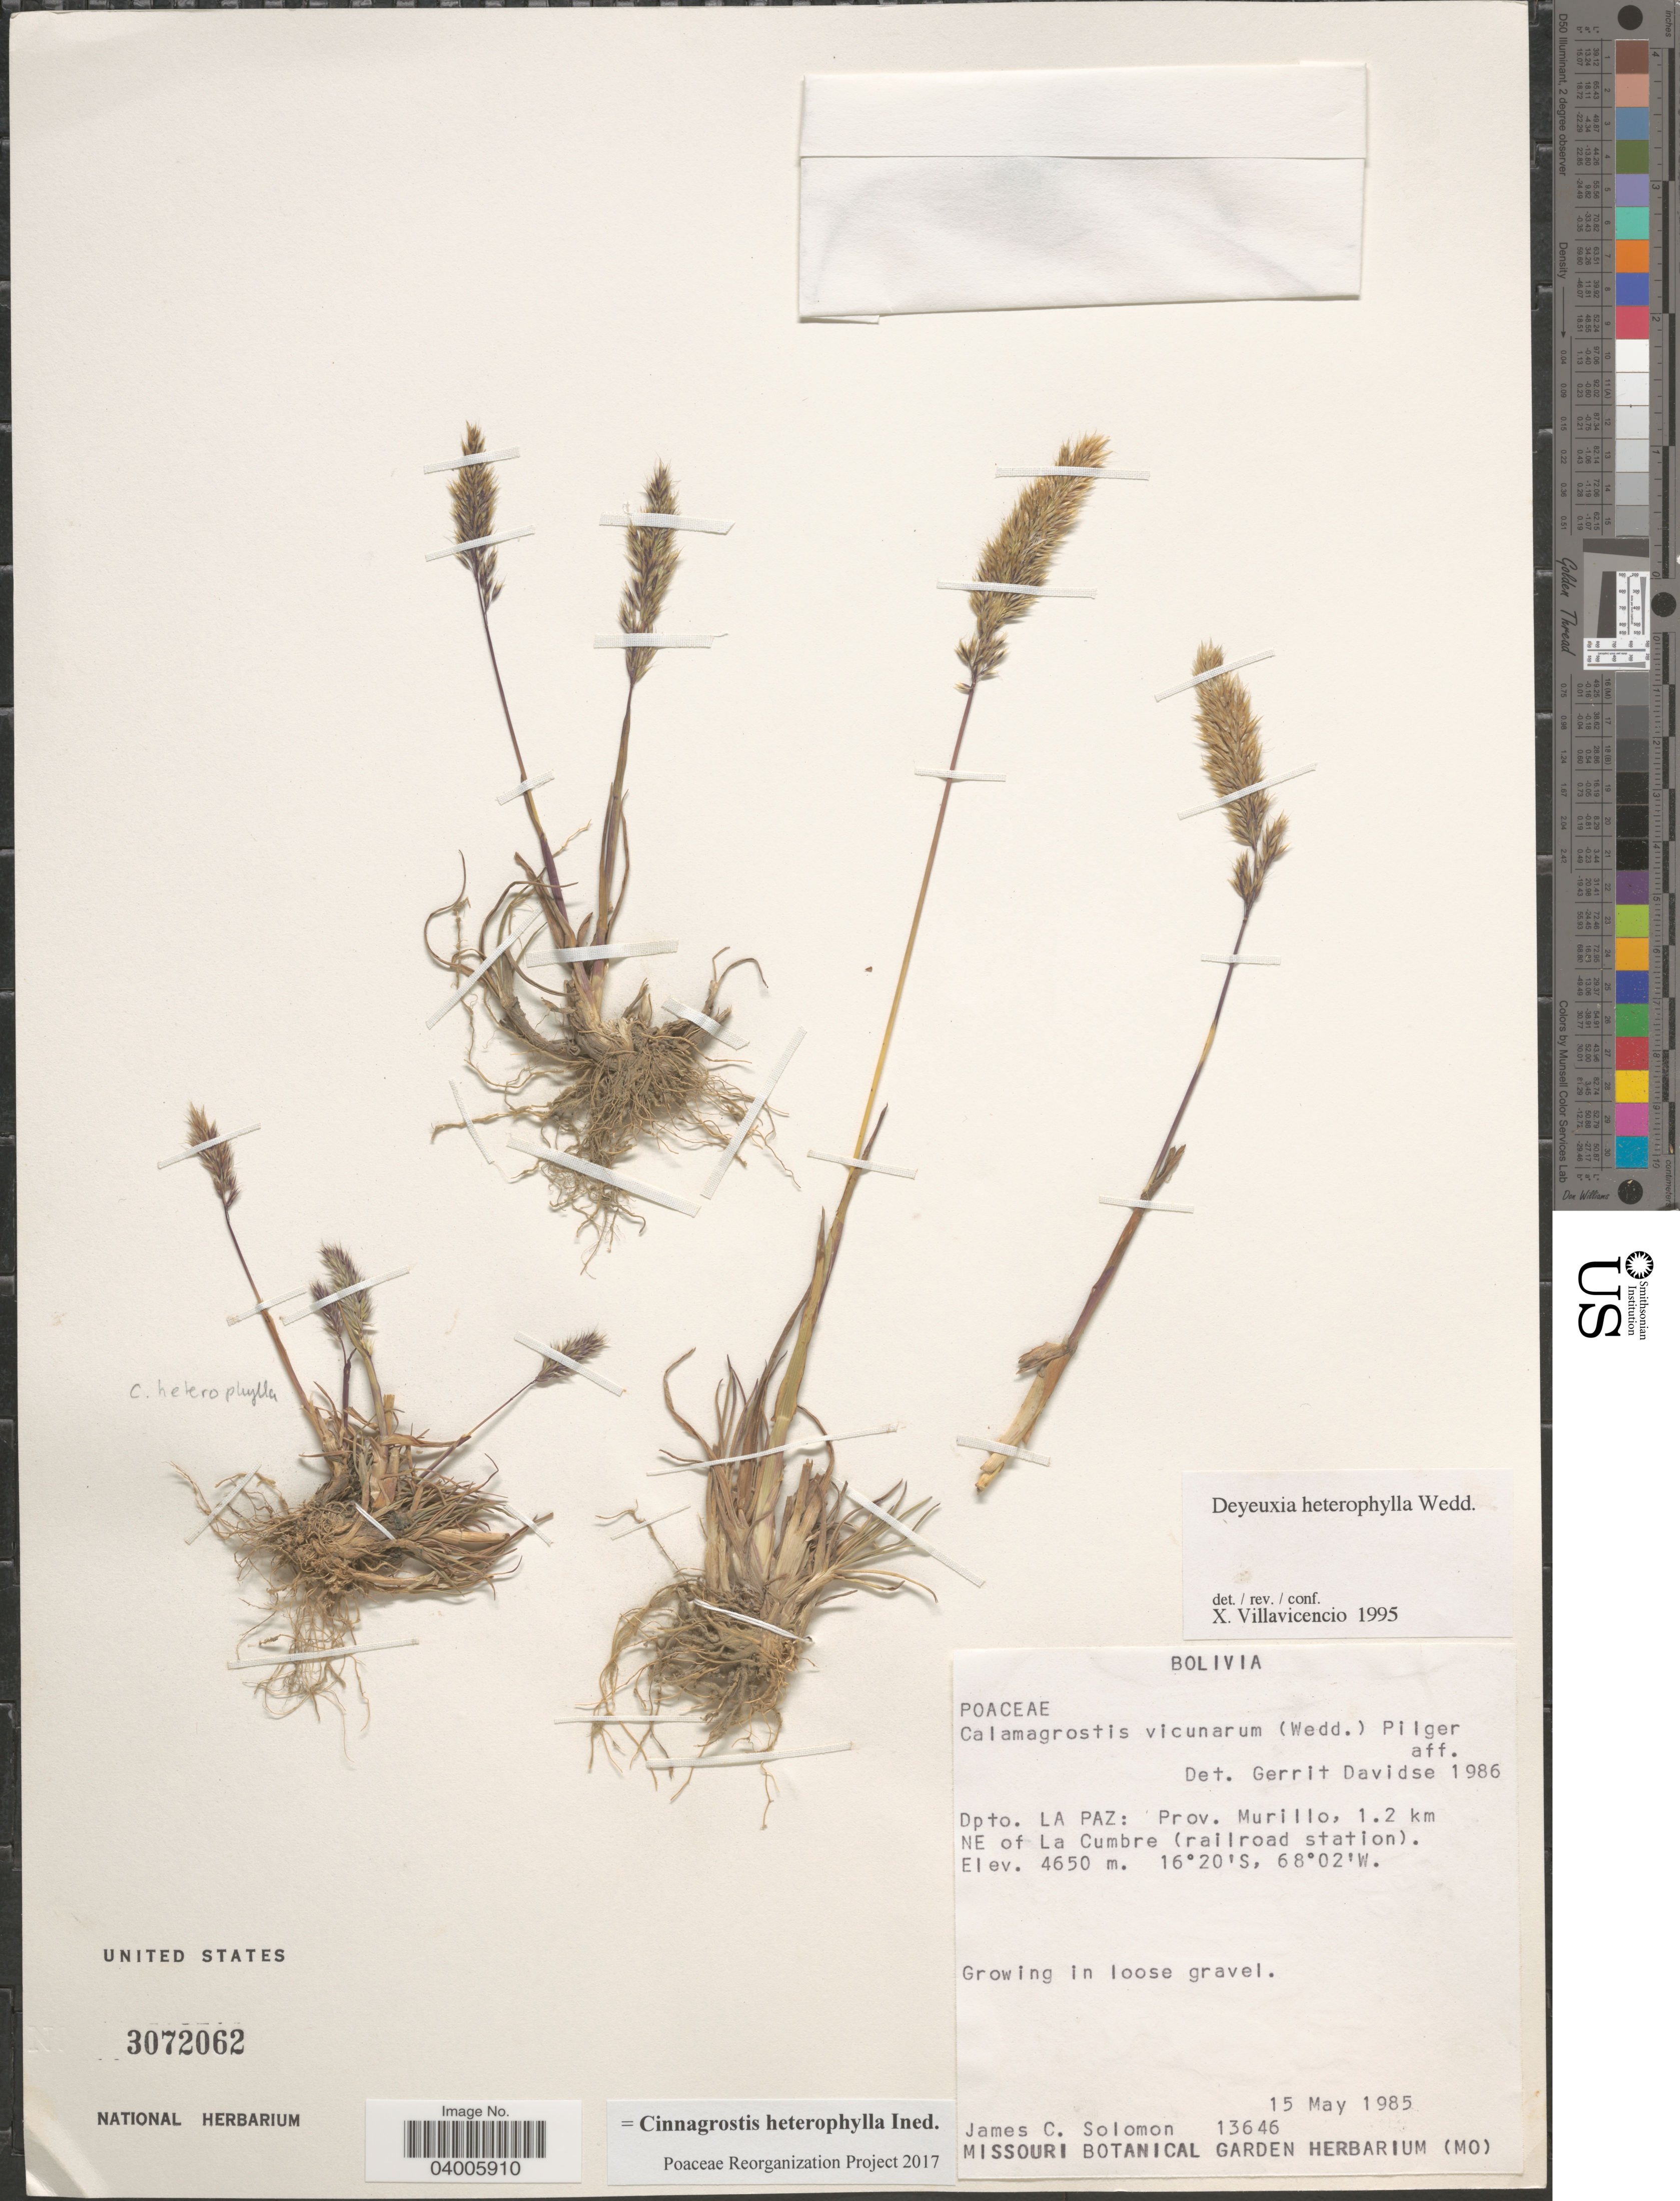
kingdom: Plantae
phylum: Tracheophyta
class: Liliopsida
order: Poales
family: Poaceae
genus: Cinnagrostis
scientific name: Cinnagrostis heterophylla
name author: (Wedd.) P.M. Peterson et al.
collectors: J. C. Solomon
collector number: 13646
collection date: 1985-05-15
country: Bolivia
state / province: La Paz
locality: Dpto. La Paz: Prov. Murillo, 1.2 km NE of La Cumbre (railroad station).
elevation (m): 4650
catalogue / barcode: US 3072062